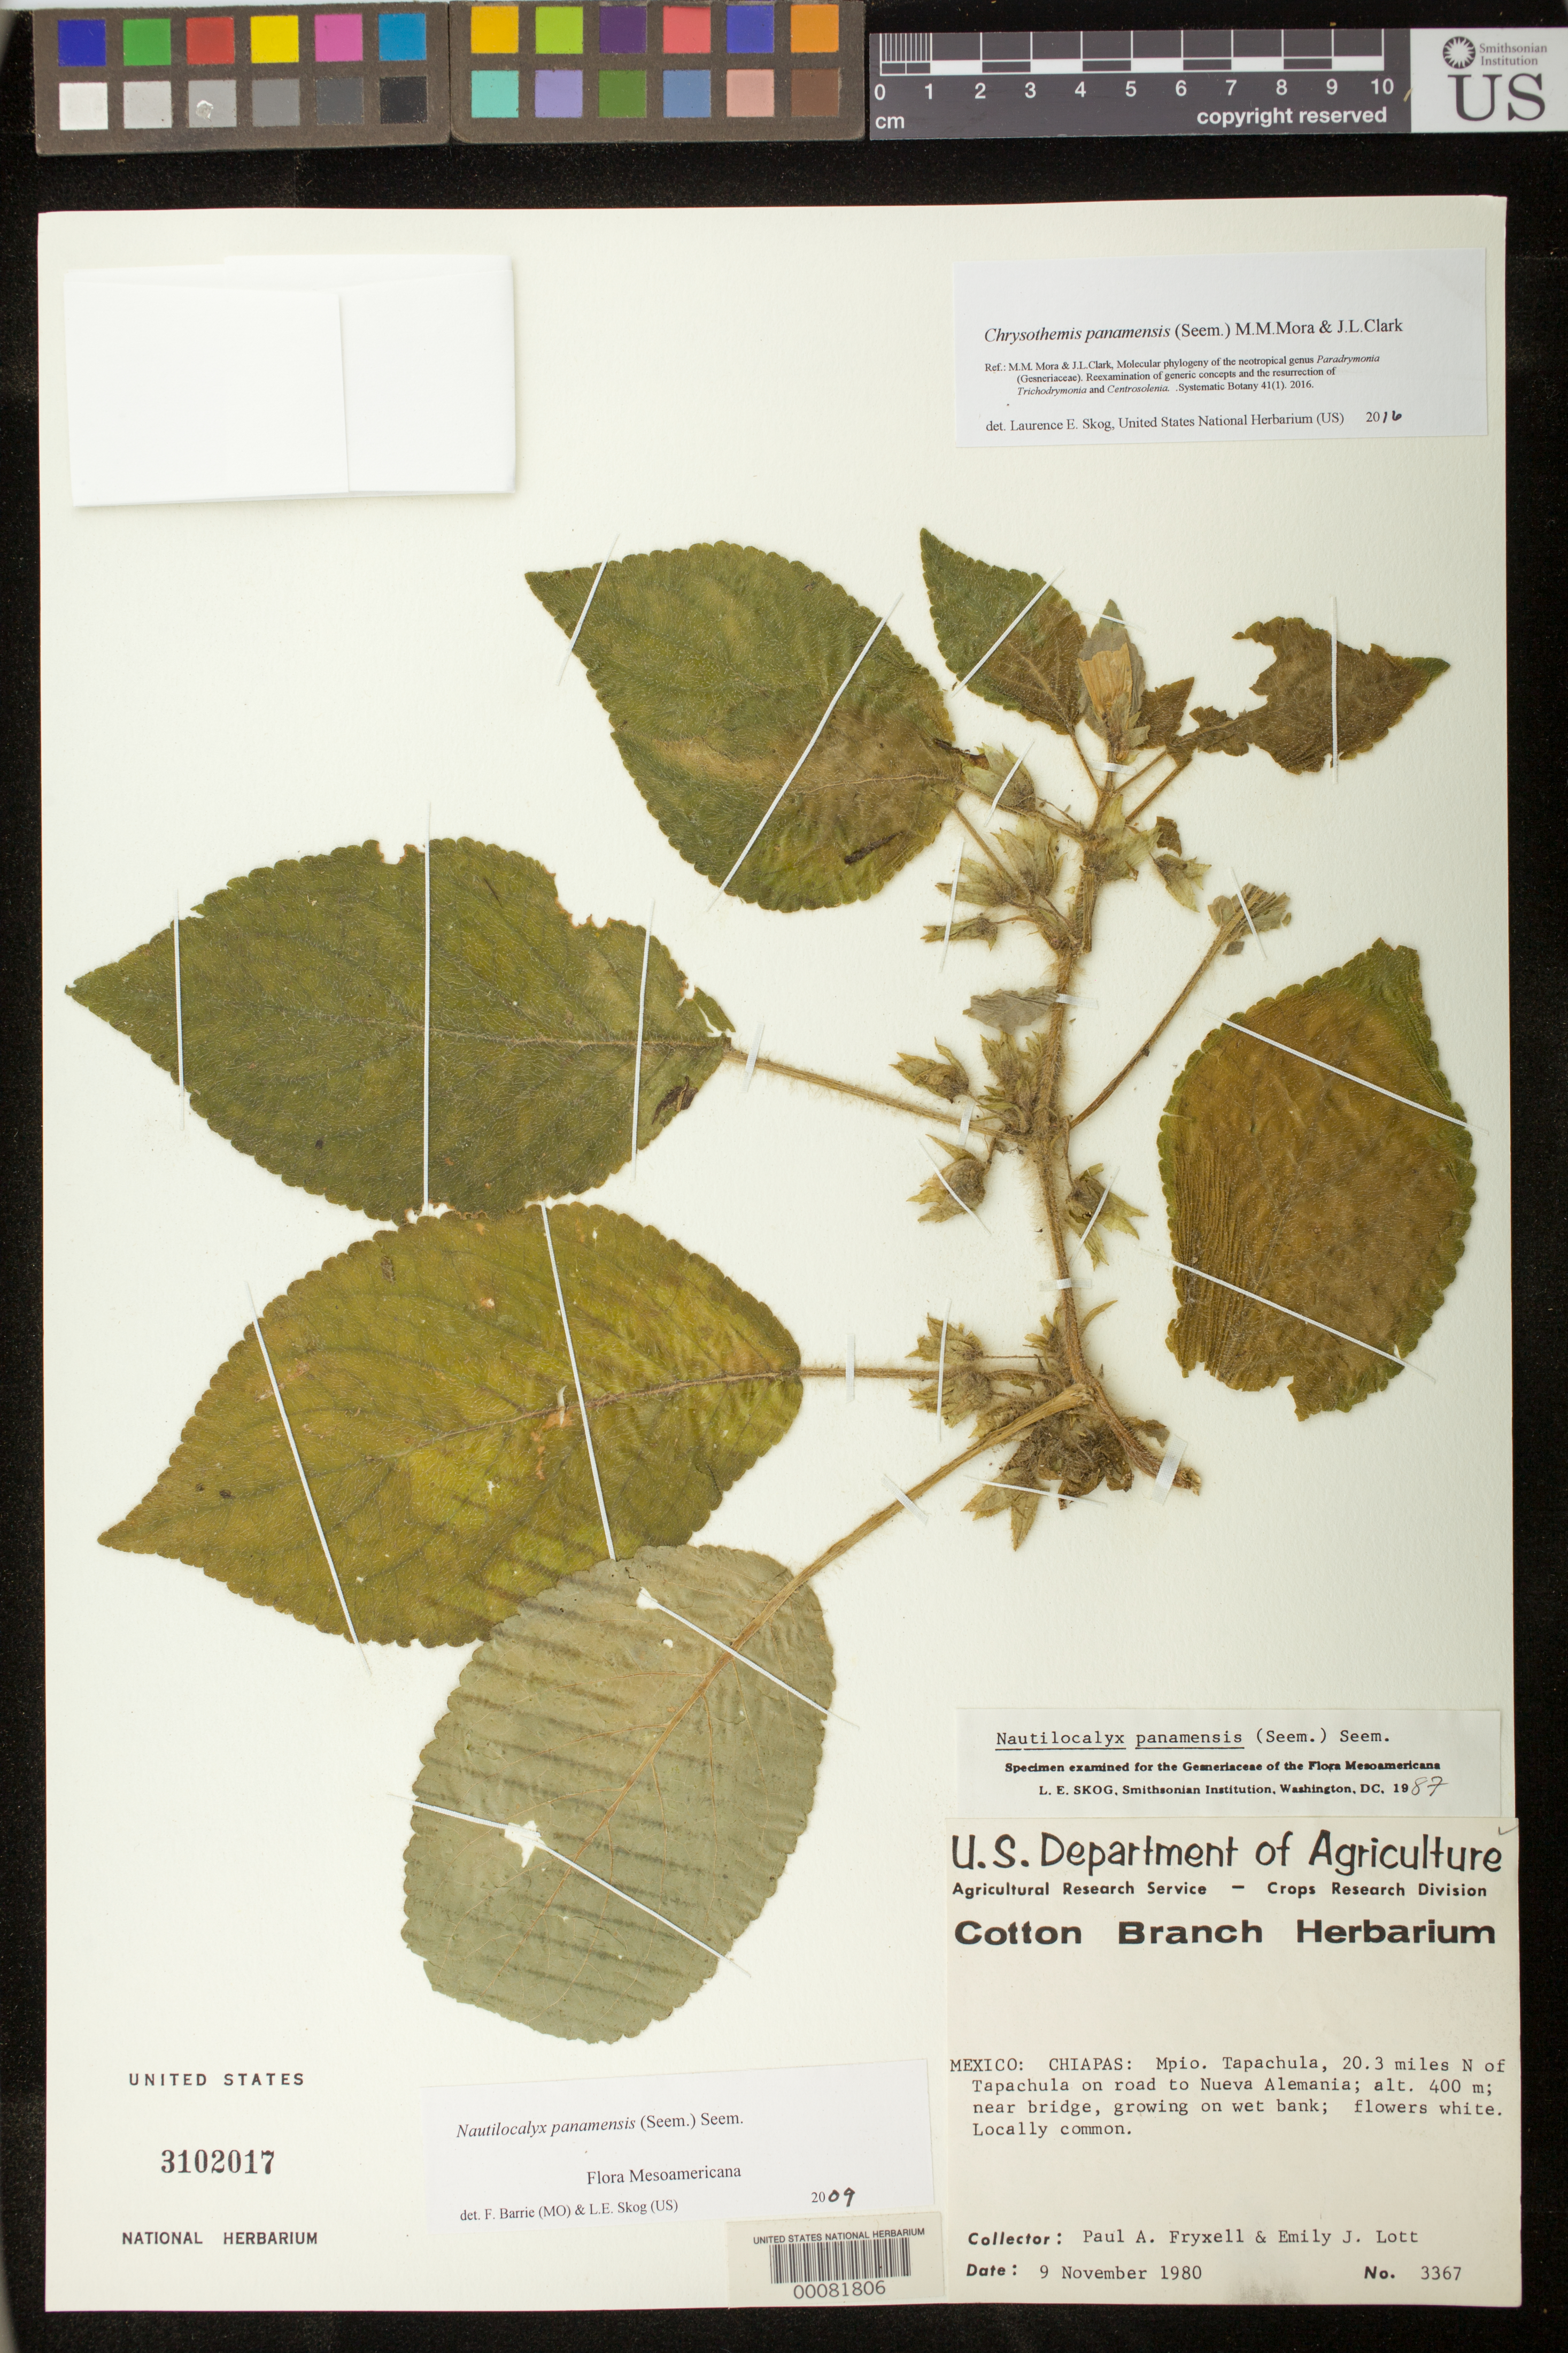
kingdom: Plantae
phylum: Tracheophyta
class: Magnoliopsida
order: Lamiales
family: Gesneriaceae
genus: Chrysothemis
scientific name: Chrysothemis panamensis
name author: (Seem.) M.M. Mora & J.L. Clark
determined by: Skog, Laurence E.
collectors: P. A. Fryxell & E. Lott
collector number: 3367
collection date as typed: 09 Nov 1980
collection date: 1980-11-09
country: Mexico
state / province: Chiapas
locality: Mpio. Tapachula, 20.3 miles N of Tapachula on road to Nueva Alemania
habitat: Growing on wet bank near bridge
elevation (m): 400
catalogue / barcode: US 3102017